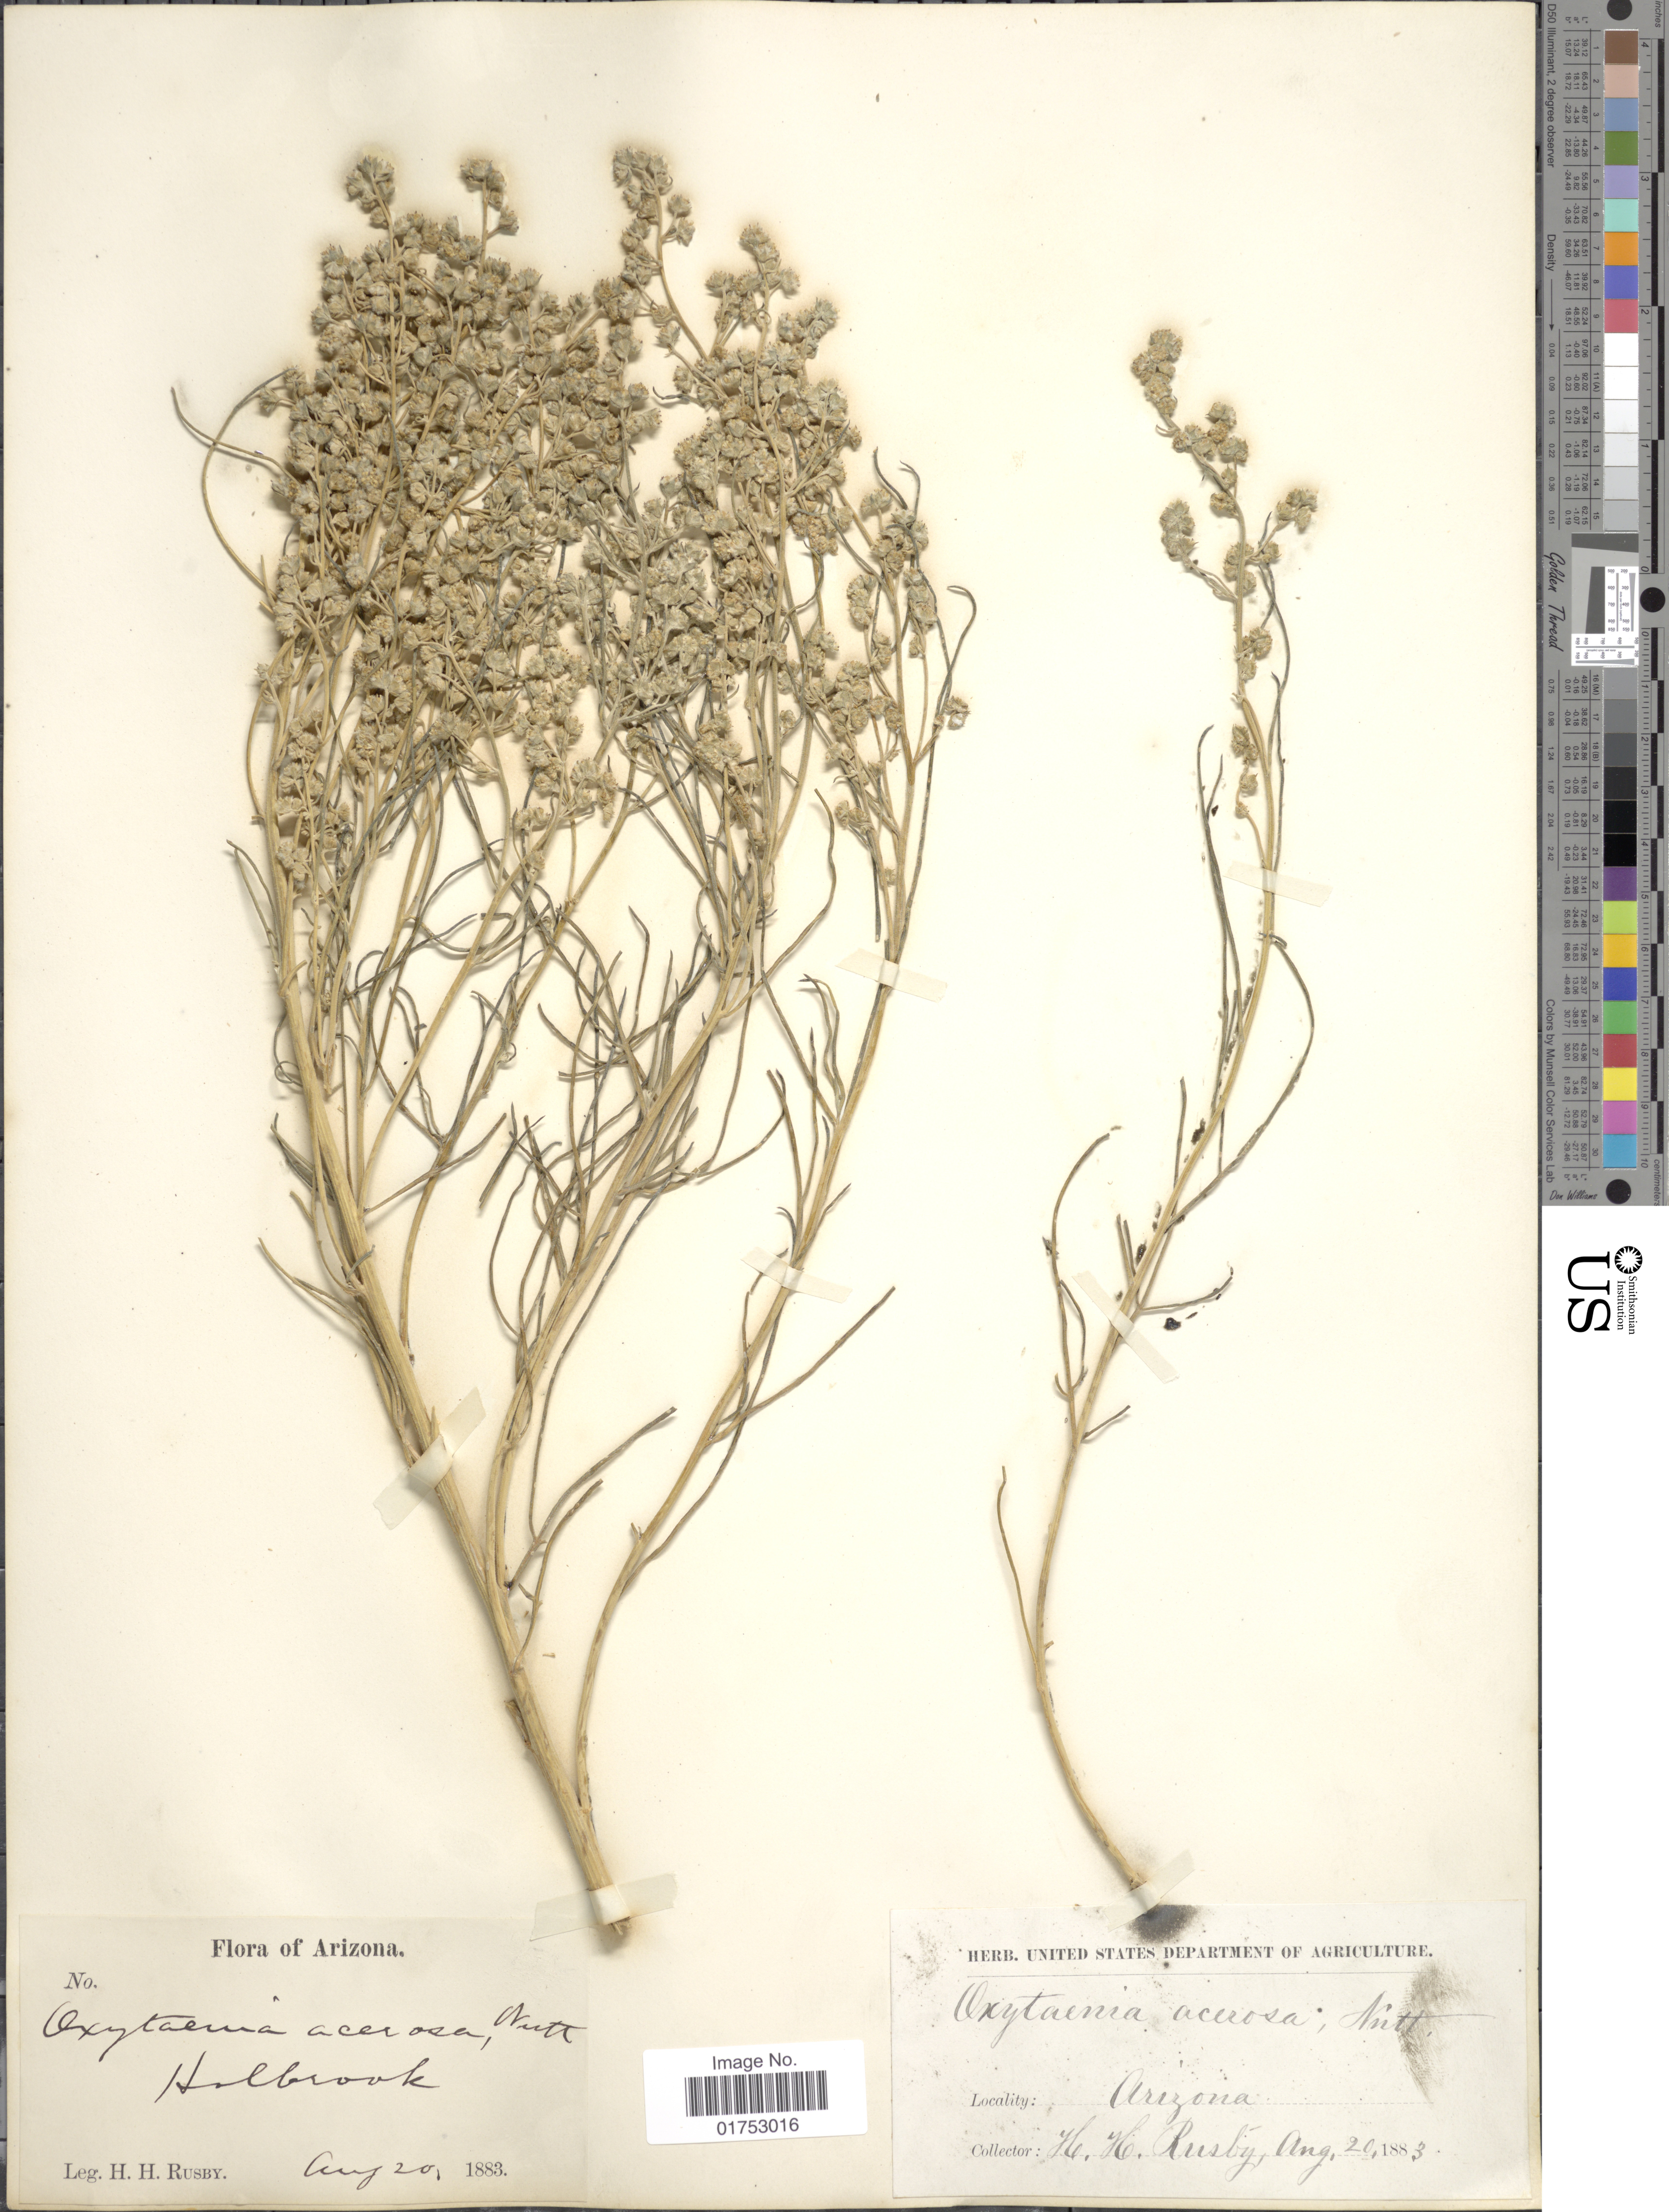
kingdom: Plantae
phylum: Tracheophyta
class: Magnoliopsida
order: Asterales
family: Asteraceae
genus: Oxytenia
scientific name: Oxytenia acerosa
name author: Nutt.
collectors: H. H. Rusby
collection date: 1883-08-20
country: United States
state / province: Arizona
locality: Holbrook